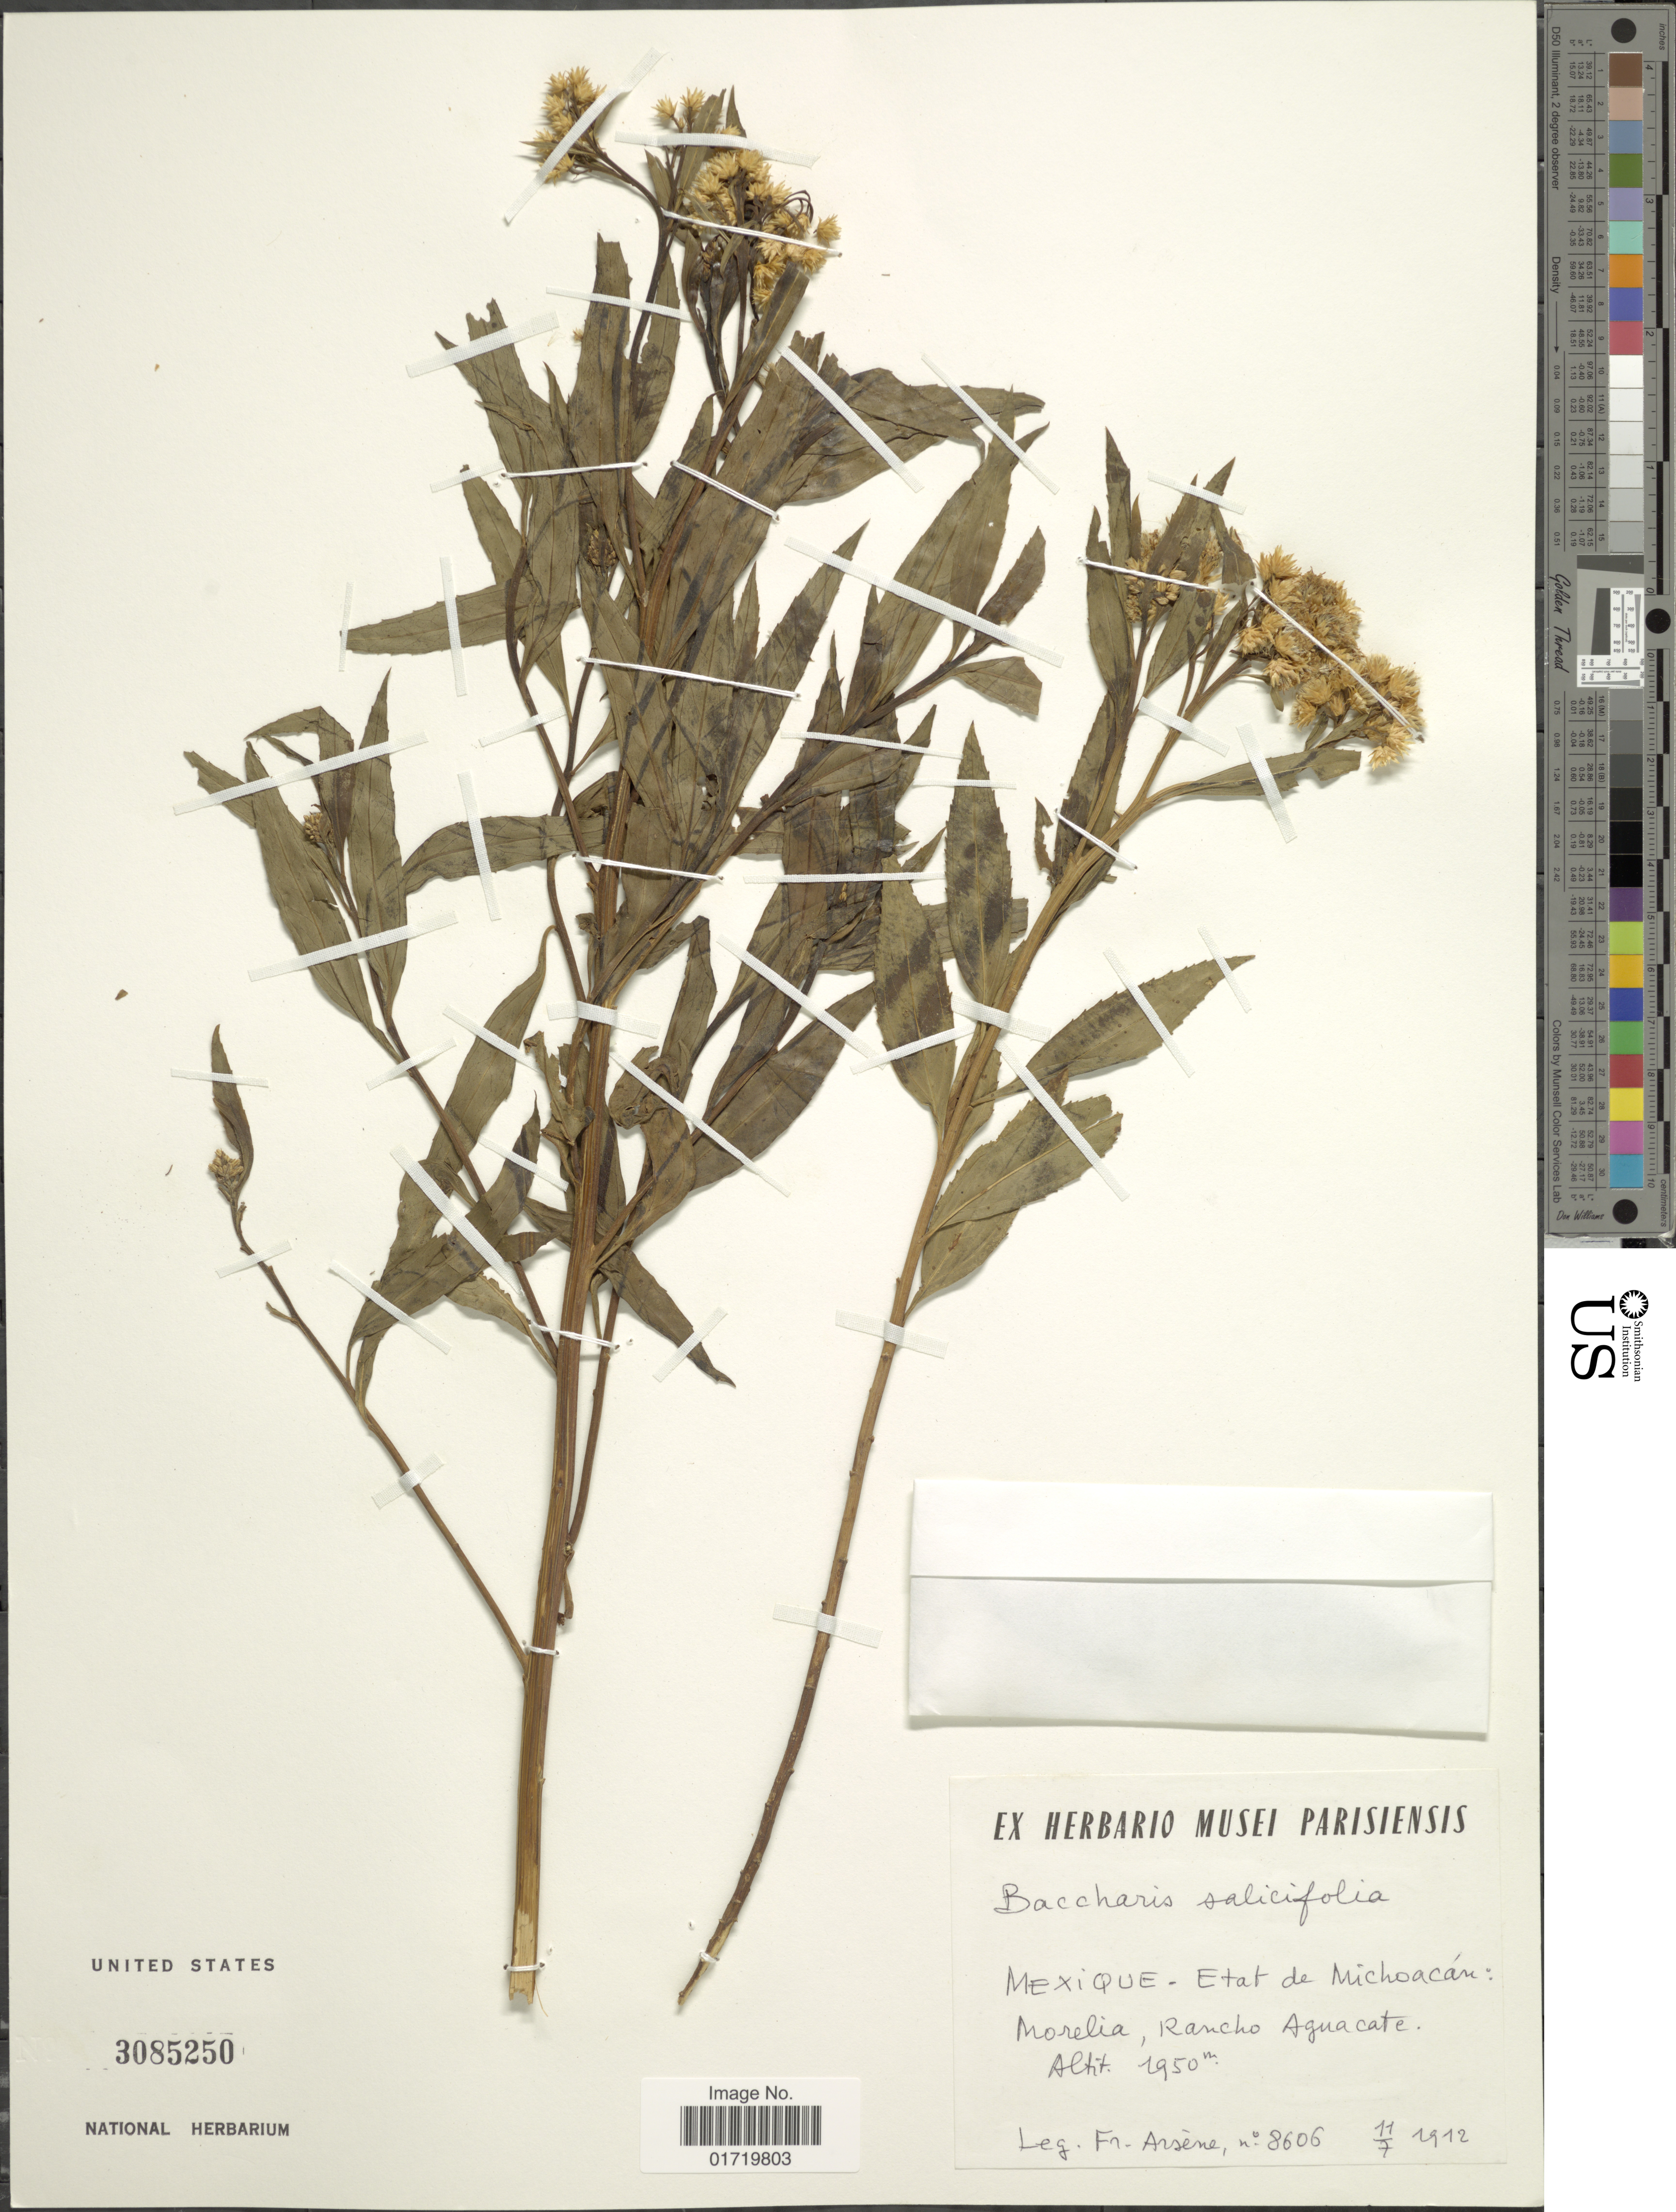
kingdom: Plantae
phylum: Tracheophyta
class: Magnoliopsida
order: Asterales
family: Asteraceae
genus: Baccharis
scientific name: Baccharis salicifolia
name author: (Ruiz & Pav.) Pers.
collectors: Bro. G. Arsène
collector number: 8606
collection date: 1912-07-11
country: Mexico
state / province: Michoacán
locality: Etat de Michoacan, Morelia, Rancho Aguacate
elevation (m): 1950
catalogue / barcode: US 3085250